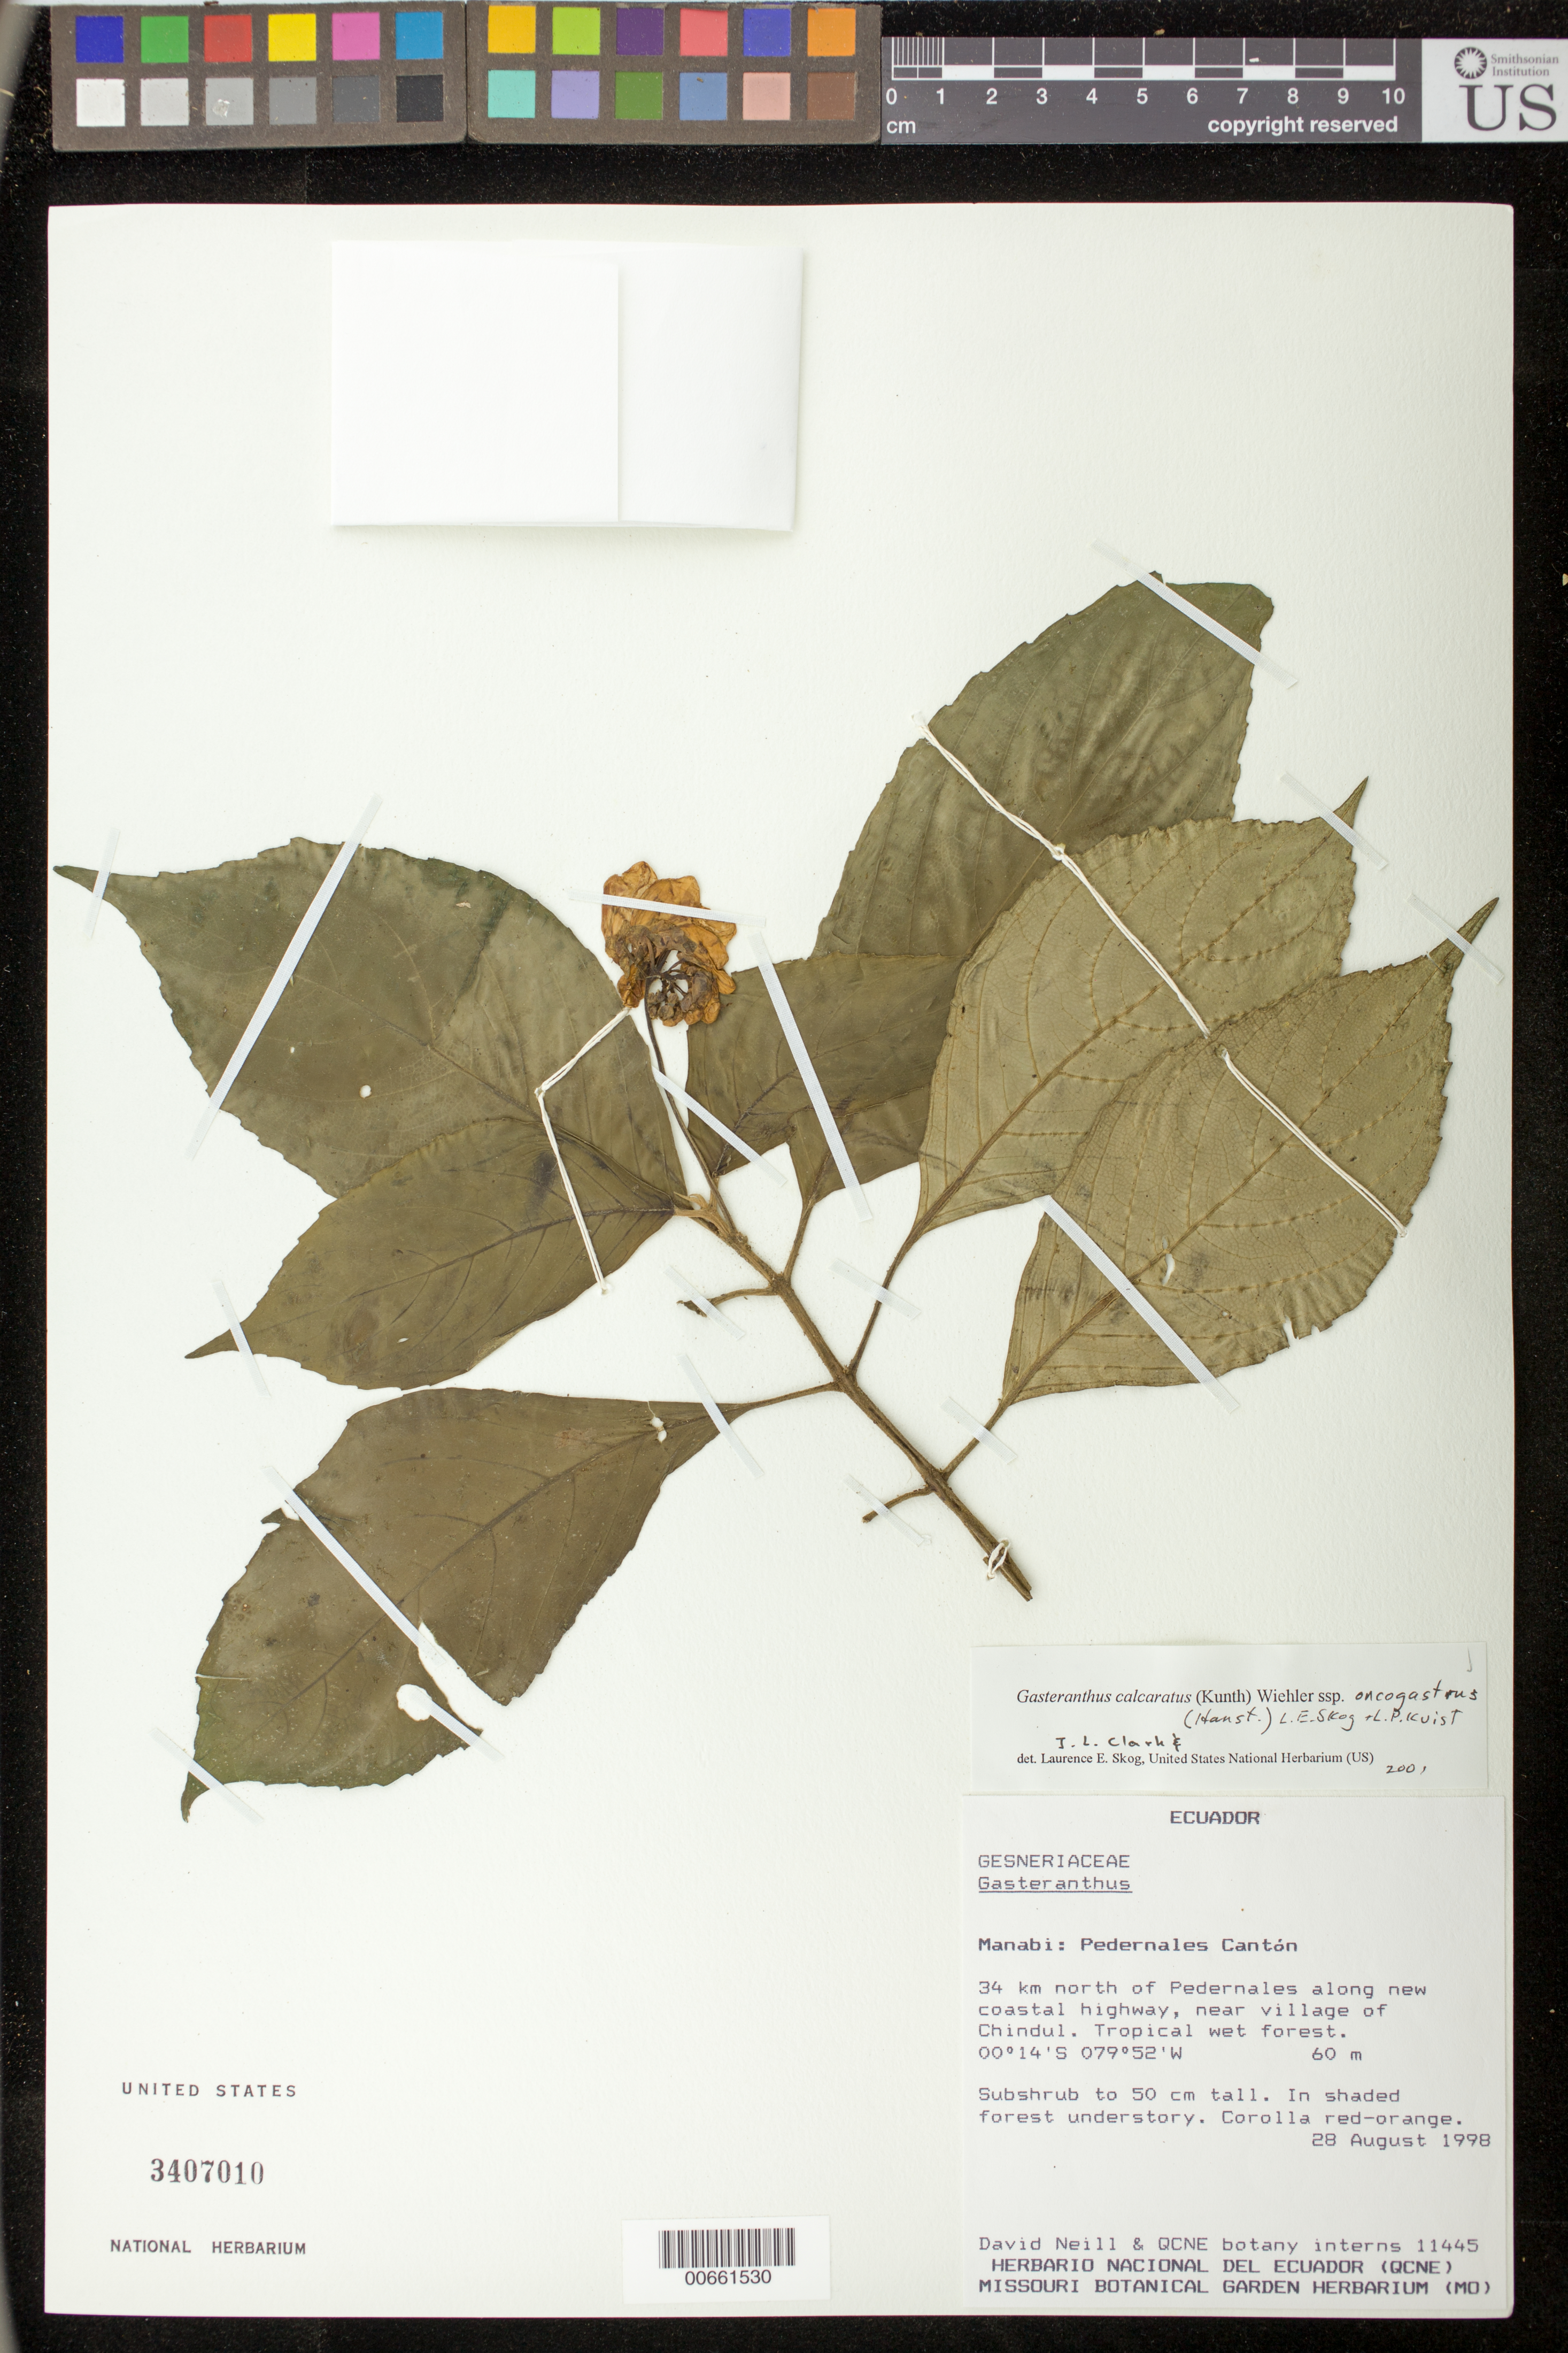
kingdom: Plantae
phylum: Tracheophyta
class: Magnoliopsida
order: Lamiales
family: Gesneriaceae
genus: Sinningia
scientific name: Sinningia incarnata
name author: (Aubl.) D.L. Denham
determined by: Clark, J. L.; Skog, Laurence E.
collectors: D. A. Neill & QCNE botany interns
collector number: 11445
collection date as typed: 28 Aug 1998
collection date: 1998-08-28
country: Ecuador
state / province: Manabí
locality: Pedernales Cantón, 34 km north of Pedernales along new coastal highway, near village of Chindul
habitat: Tropical wet forest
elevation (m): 60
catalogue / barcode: US 3407010